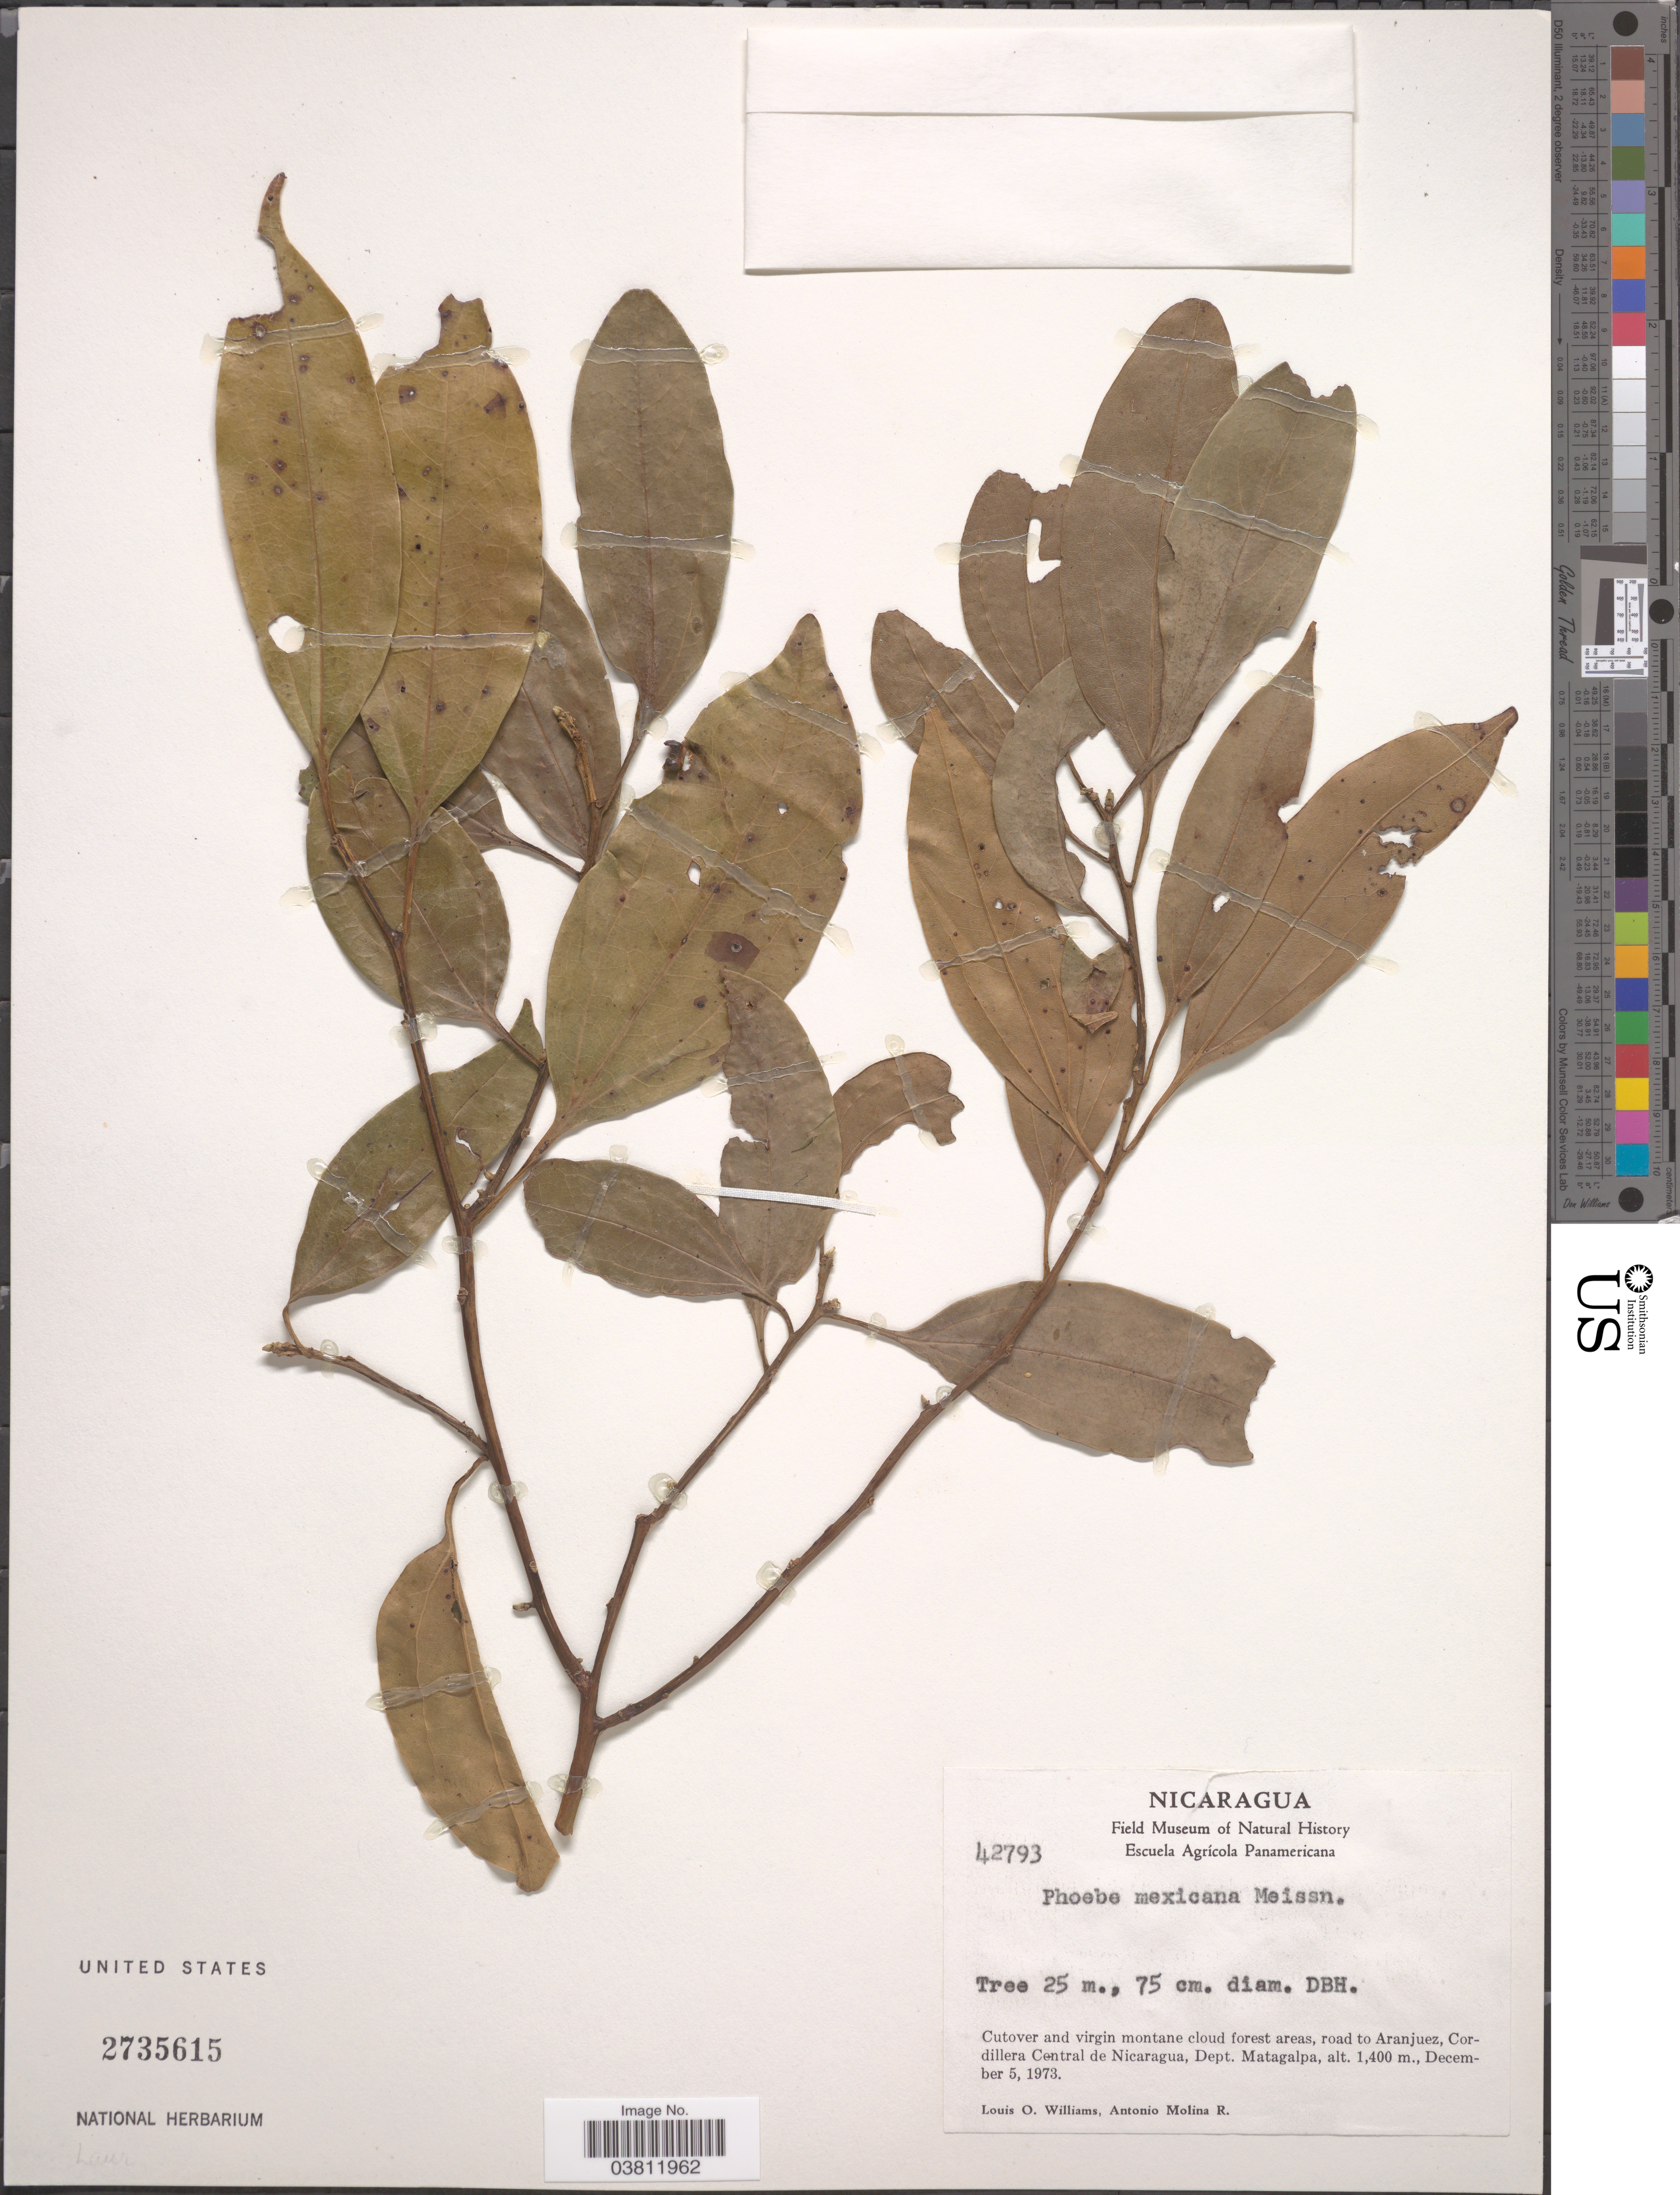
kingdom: Plantae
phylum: Tracheophyta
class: Magnoliopsida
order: Laurales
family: Lauraceae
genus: Phoebe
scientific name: Phoebe mexicana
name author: Meisn.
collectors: L. O. Williams & A. Molina R.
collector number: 42793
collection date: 1973-12-05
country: Nicaragua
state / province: Matagalpa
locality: Cutover and virgin montane cloud forest areas, road to Aranjuez, Cordillera Central de Nicaragua, Dept. Matagalpa.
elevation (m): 1400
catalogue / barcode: US 2735615